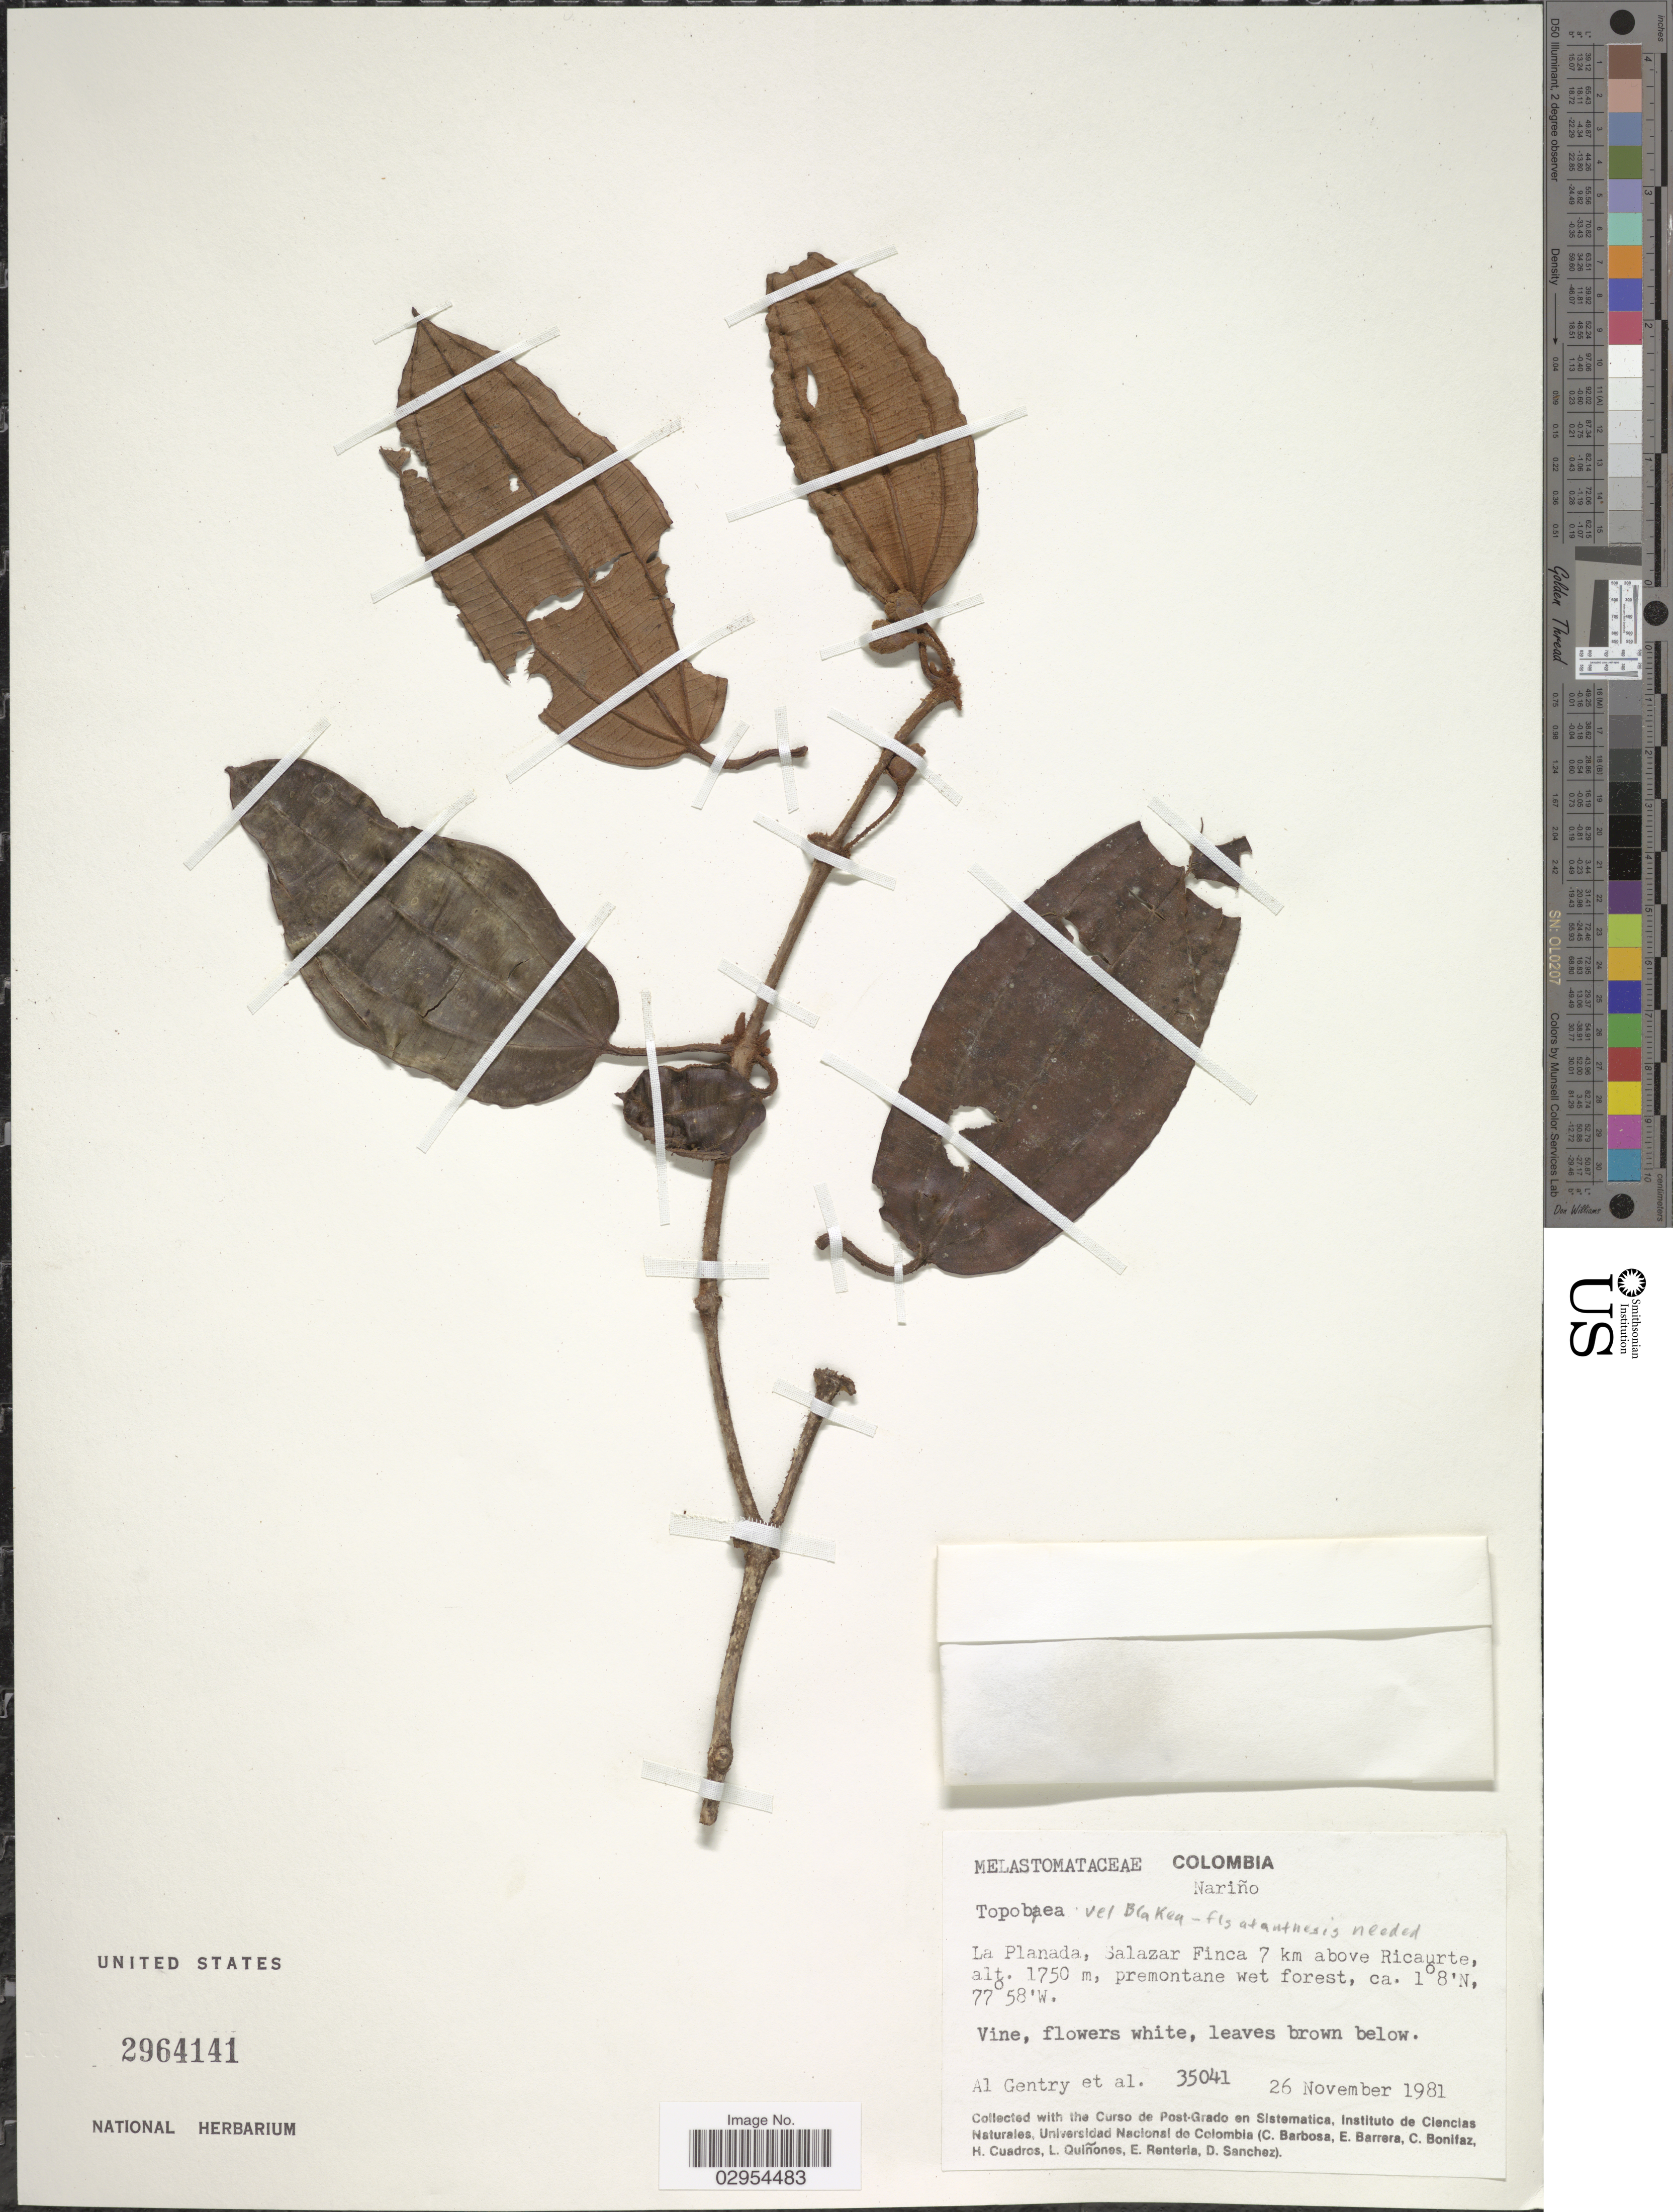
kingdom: Plantae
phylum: Tracheophyta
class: Magnoliopsida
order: Myrtales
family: Melastomataceae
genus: Topobea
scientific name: Topobea sp.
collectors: A. H. Gentry & et al.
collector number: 35041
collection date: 1981-11-26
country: Colombia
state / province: Nariño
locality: La Planada, Salazar Finca 7 km above Ricaurte.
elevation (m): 1750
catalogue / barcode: US 2964141